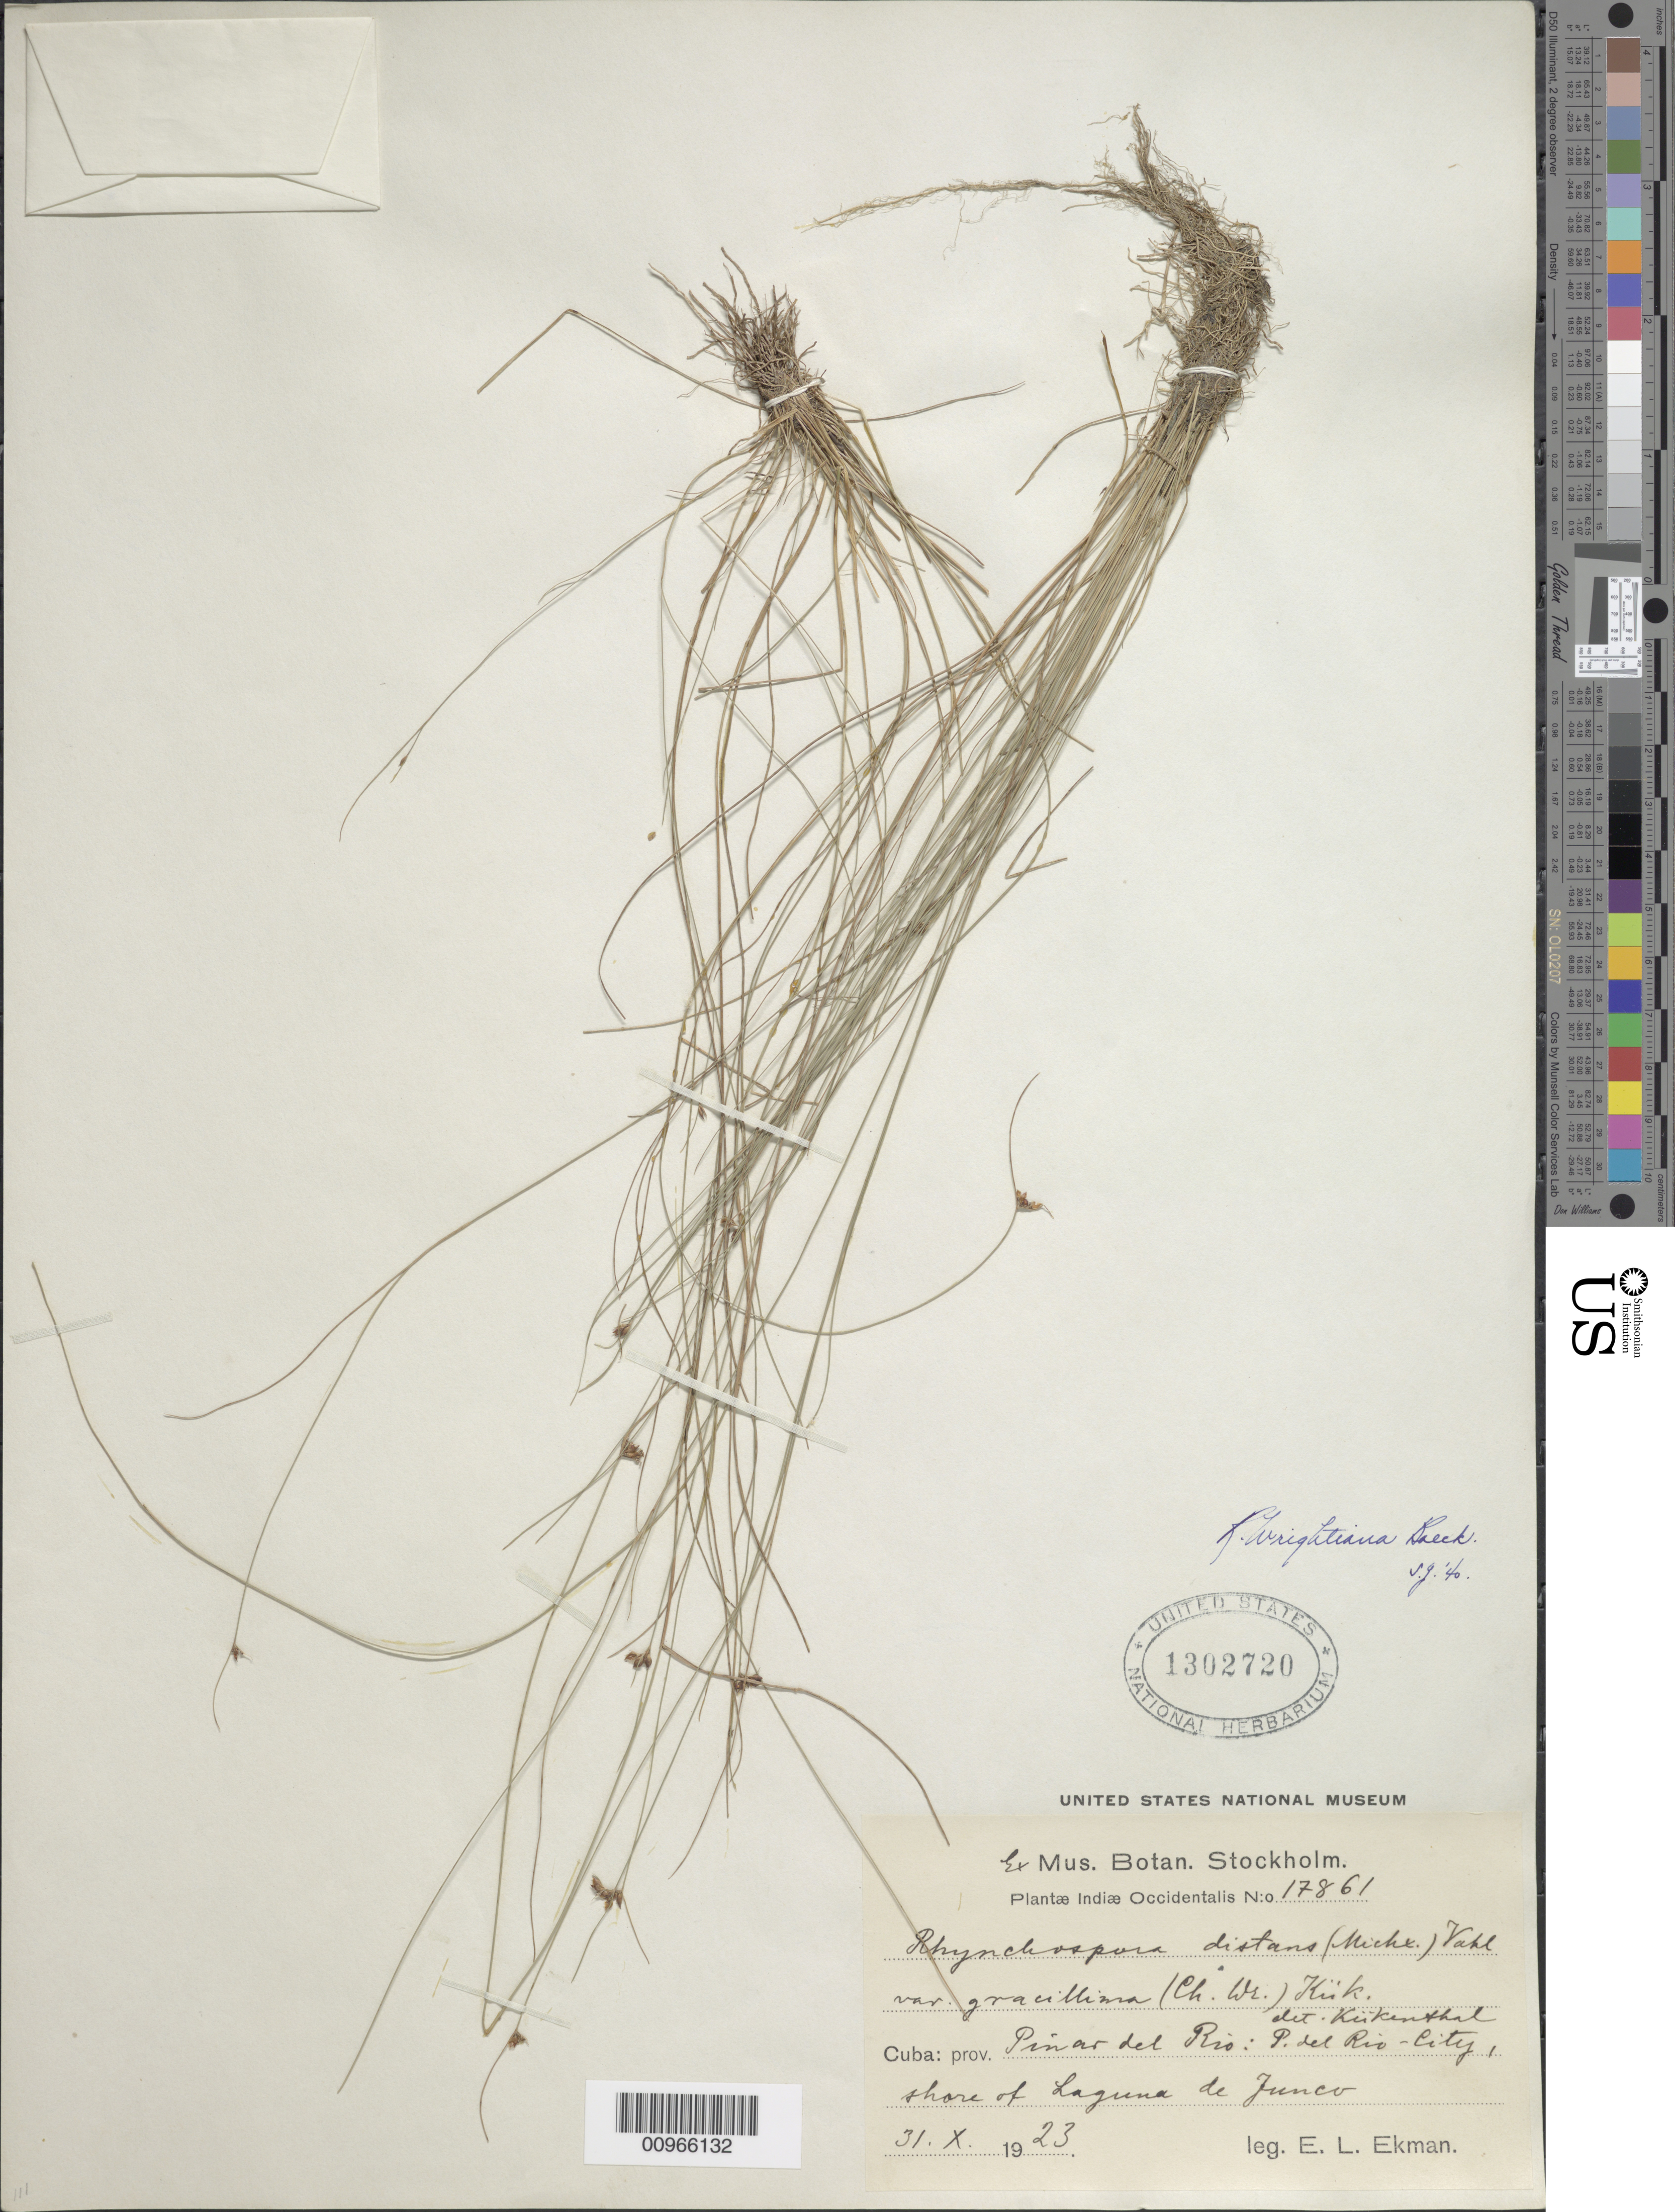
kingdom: Plantae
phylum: Tracheophyta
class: Liliopsida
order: Poales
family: Cyperaceae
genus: Rhynchospora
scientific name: Rhynchospora wrightiana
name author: Boeckeler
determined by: Gale, S.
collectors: E. L. Ekman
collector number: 17861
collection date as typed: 31 Oct 1923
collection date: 1923-10-31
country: Cuba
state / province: Pinar del Rio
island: Cuba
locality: Pinar del Rio City, shore of Laguna de Junco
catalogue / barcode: US 1302720